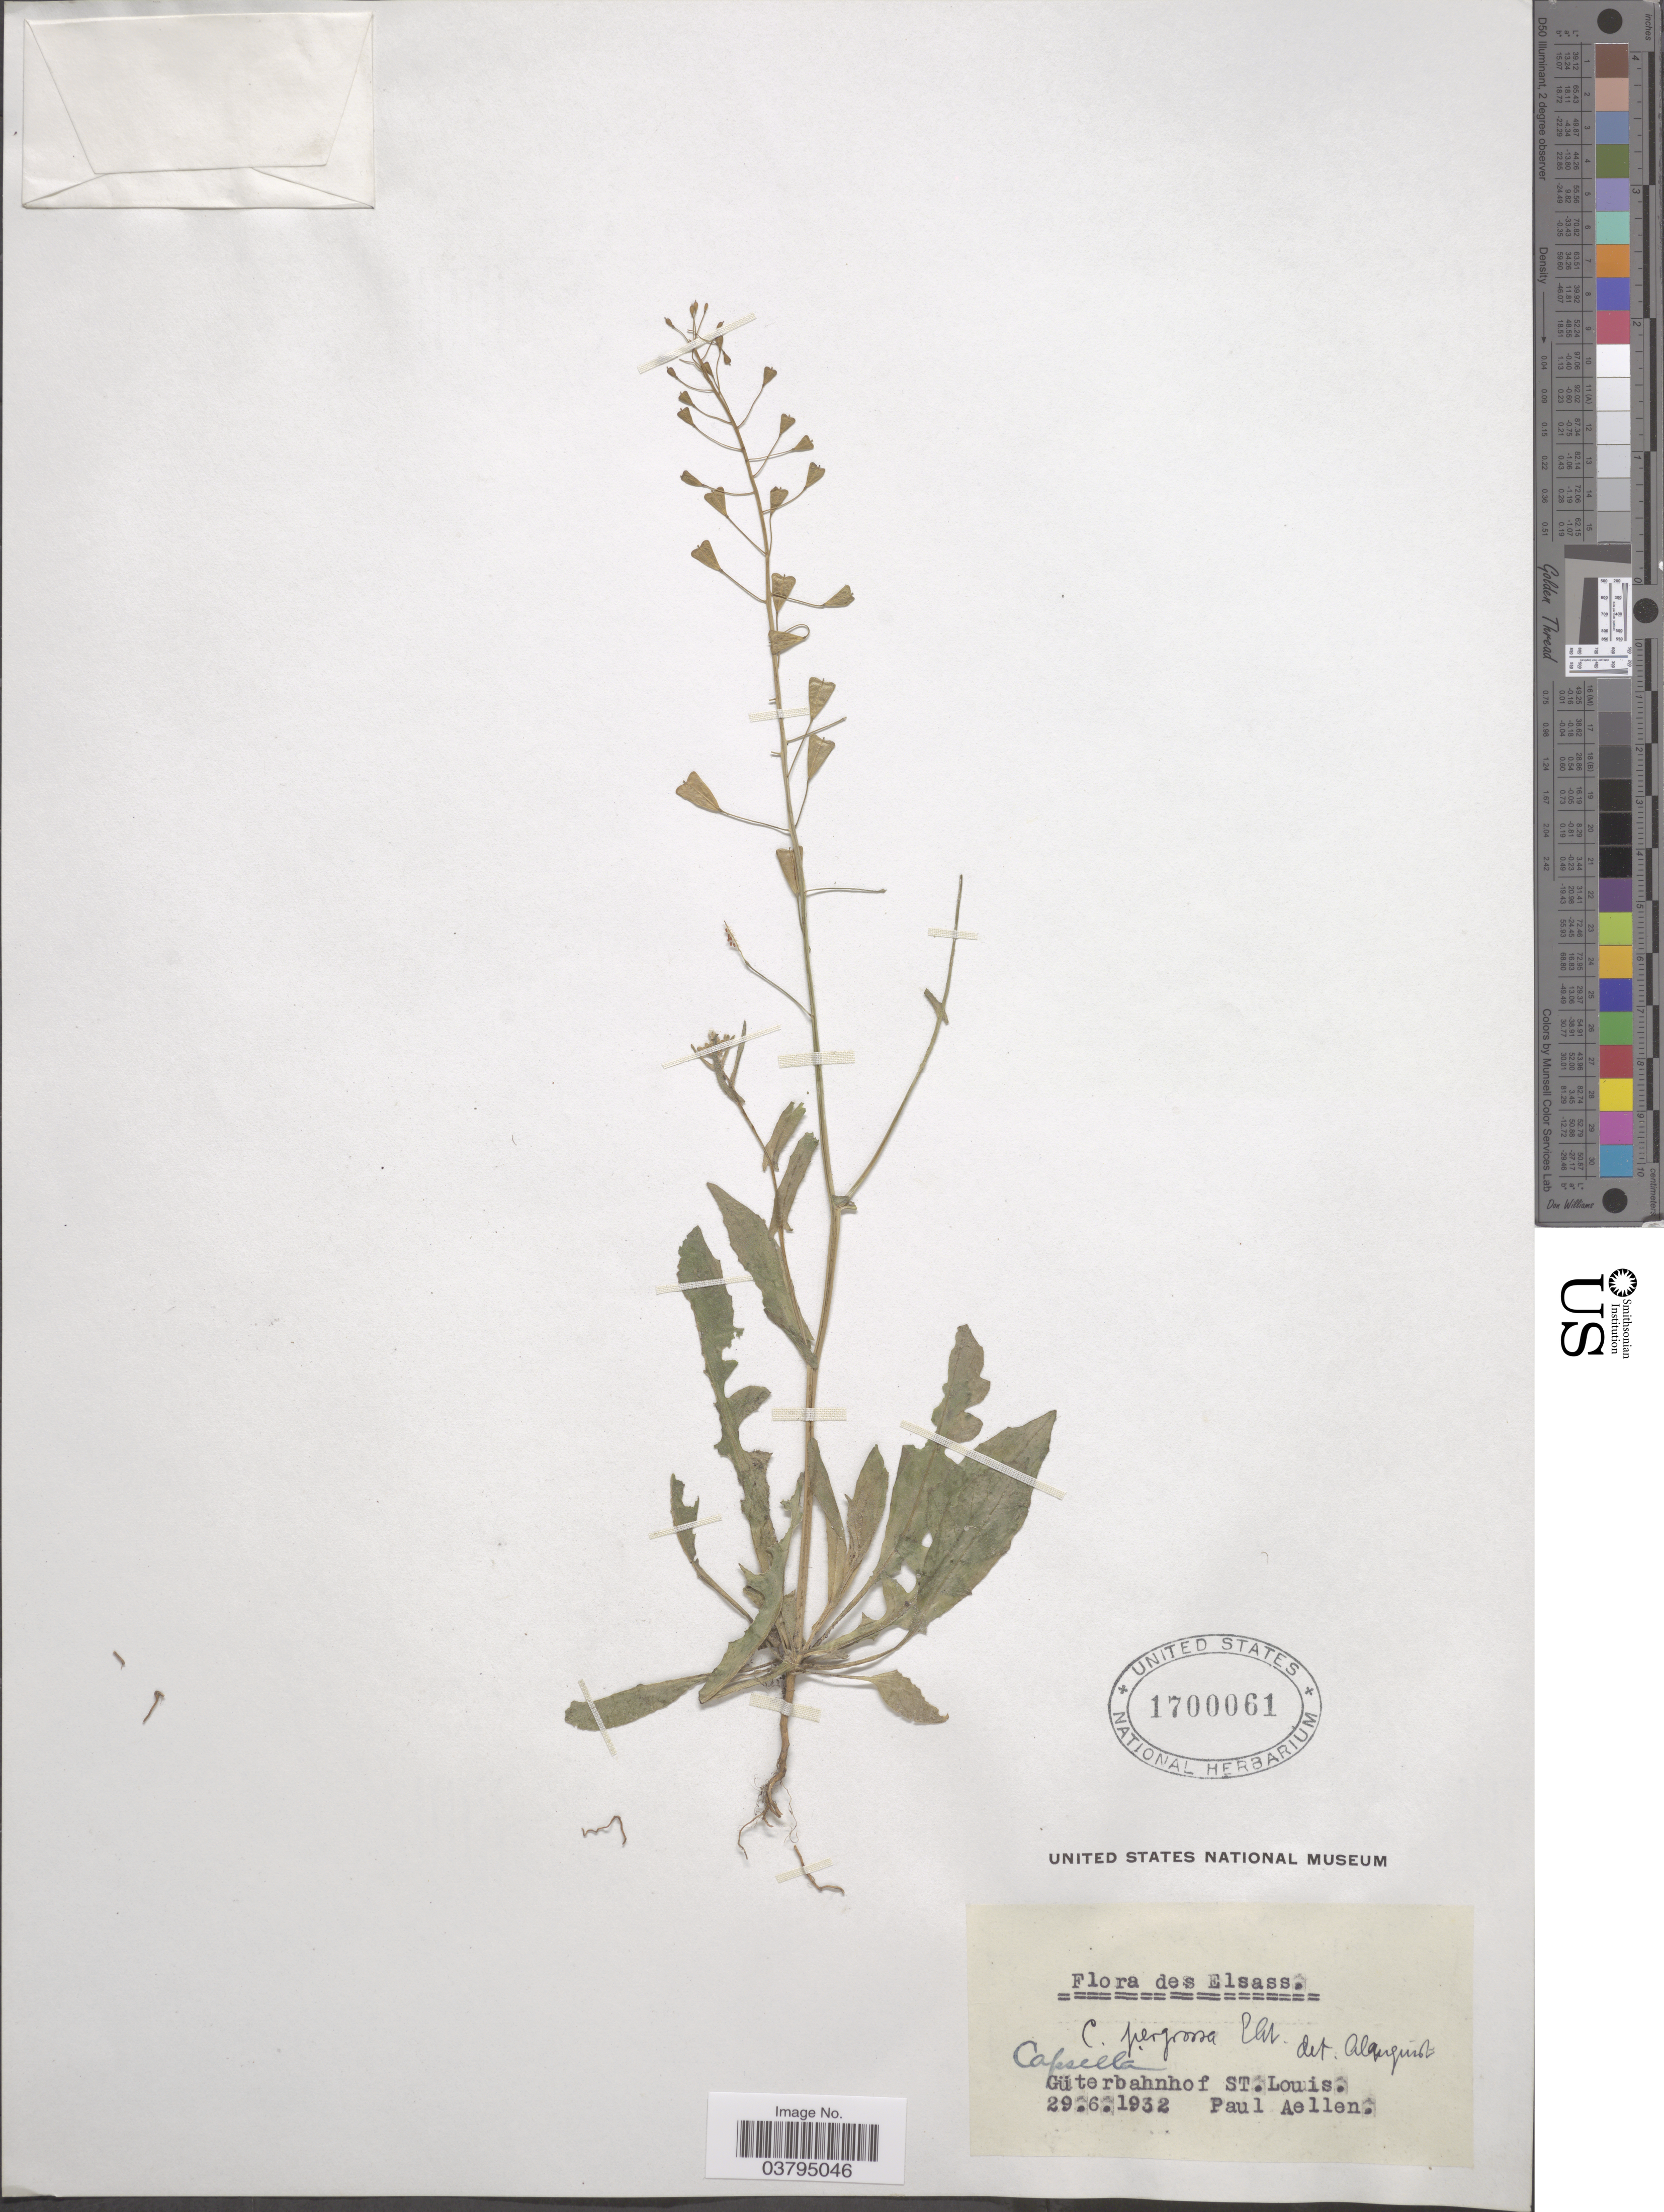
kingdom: Plantae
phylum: Tracheophyta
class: Magnoliopsida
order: Brassicales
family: Brassicaceae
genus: Capsella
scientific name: Capsella pergrossa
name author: (E.B. Almq.) E.B. Almq.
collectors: P. Aellen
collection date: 1932-06-29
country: France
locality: Elsass. Capsella. Güterbahnhof St. Louis.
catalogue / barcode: US 1700061